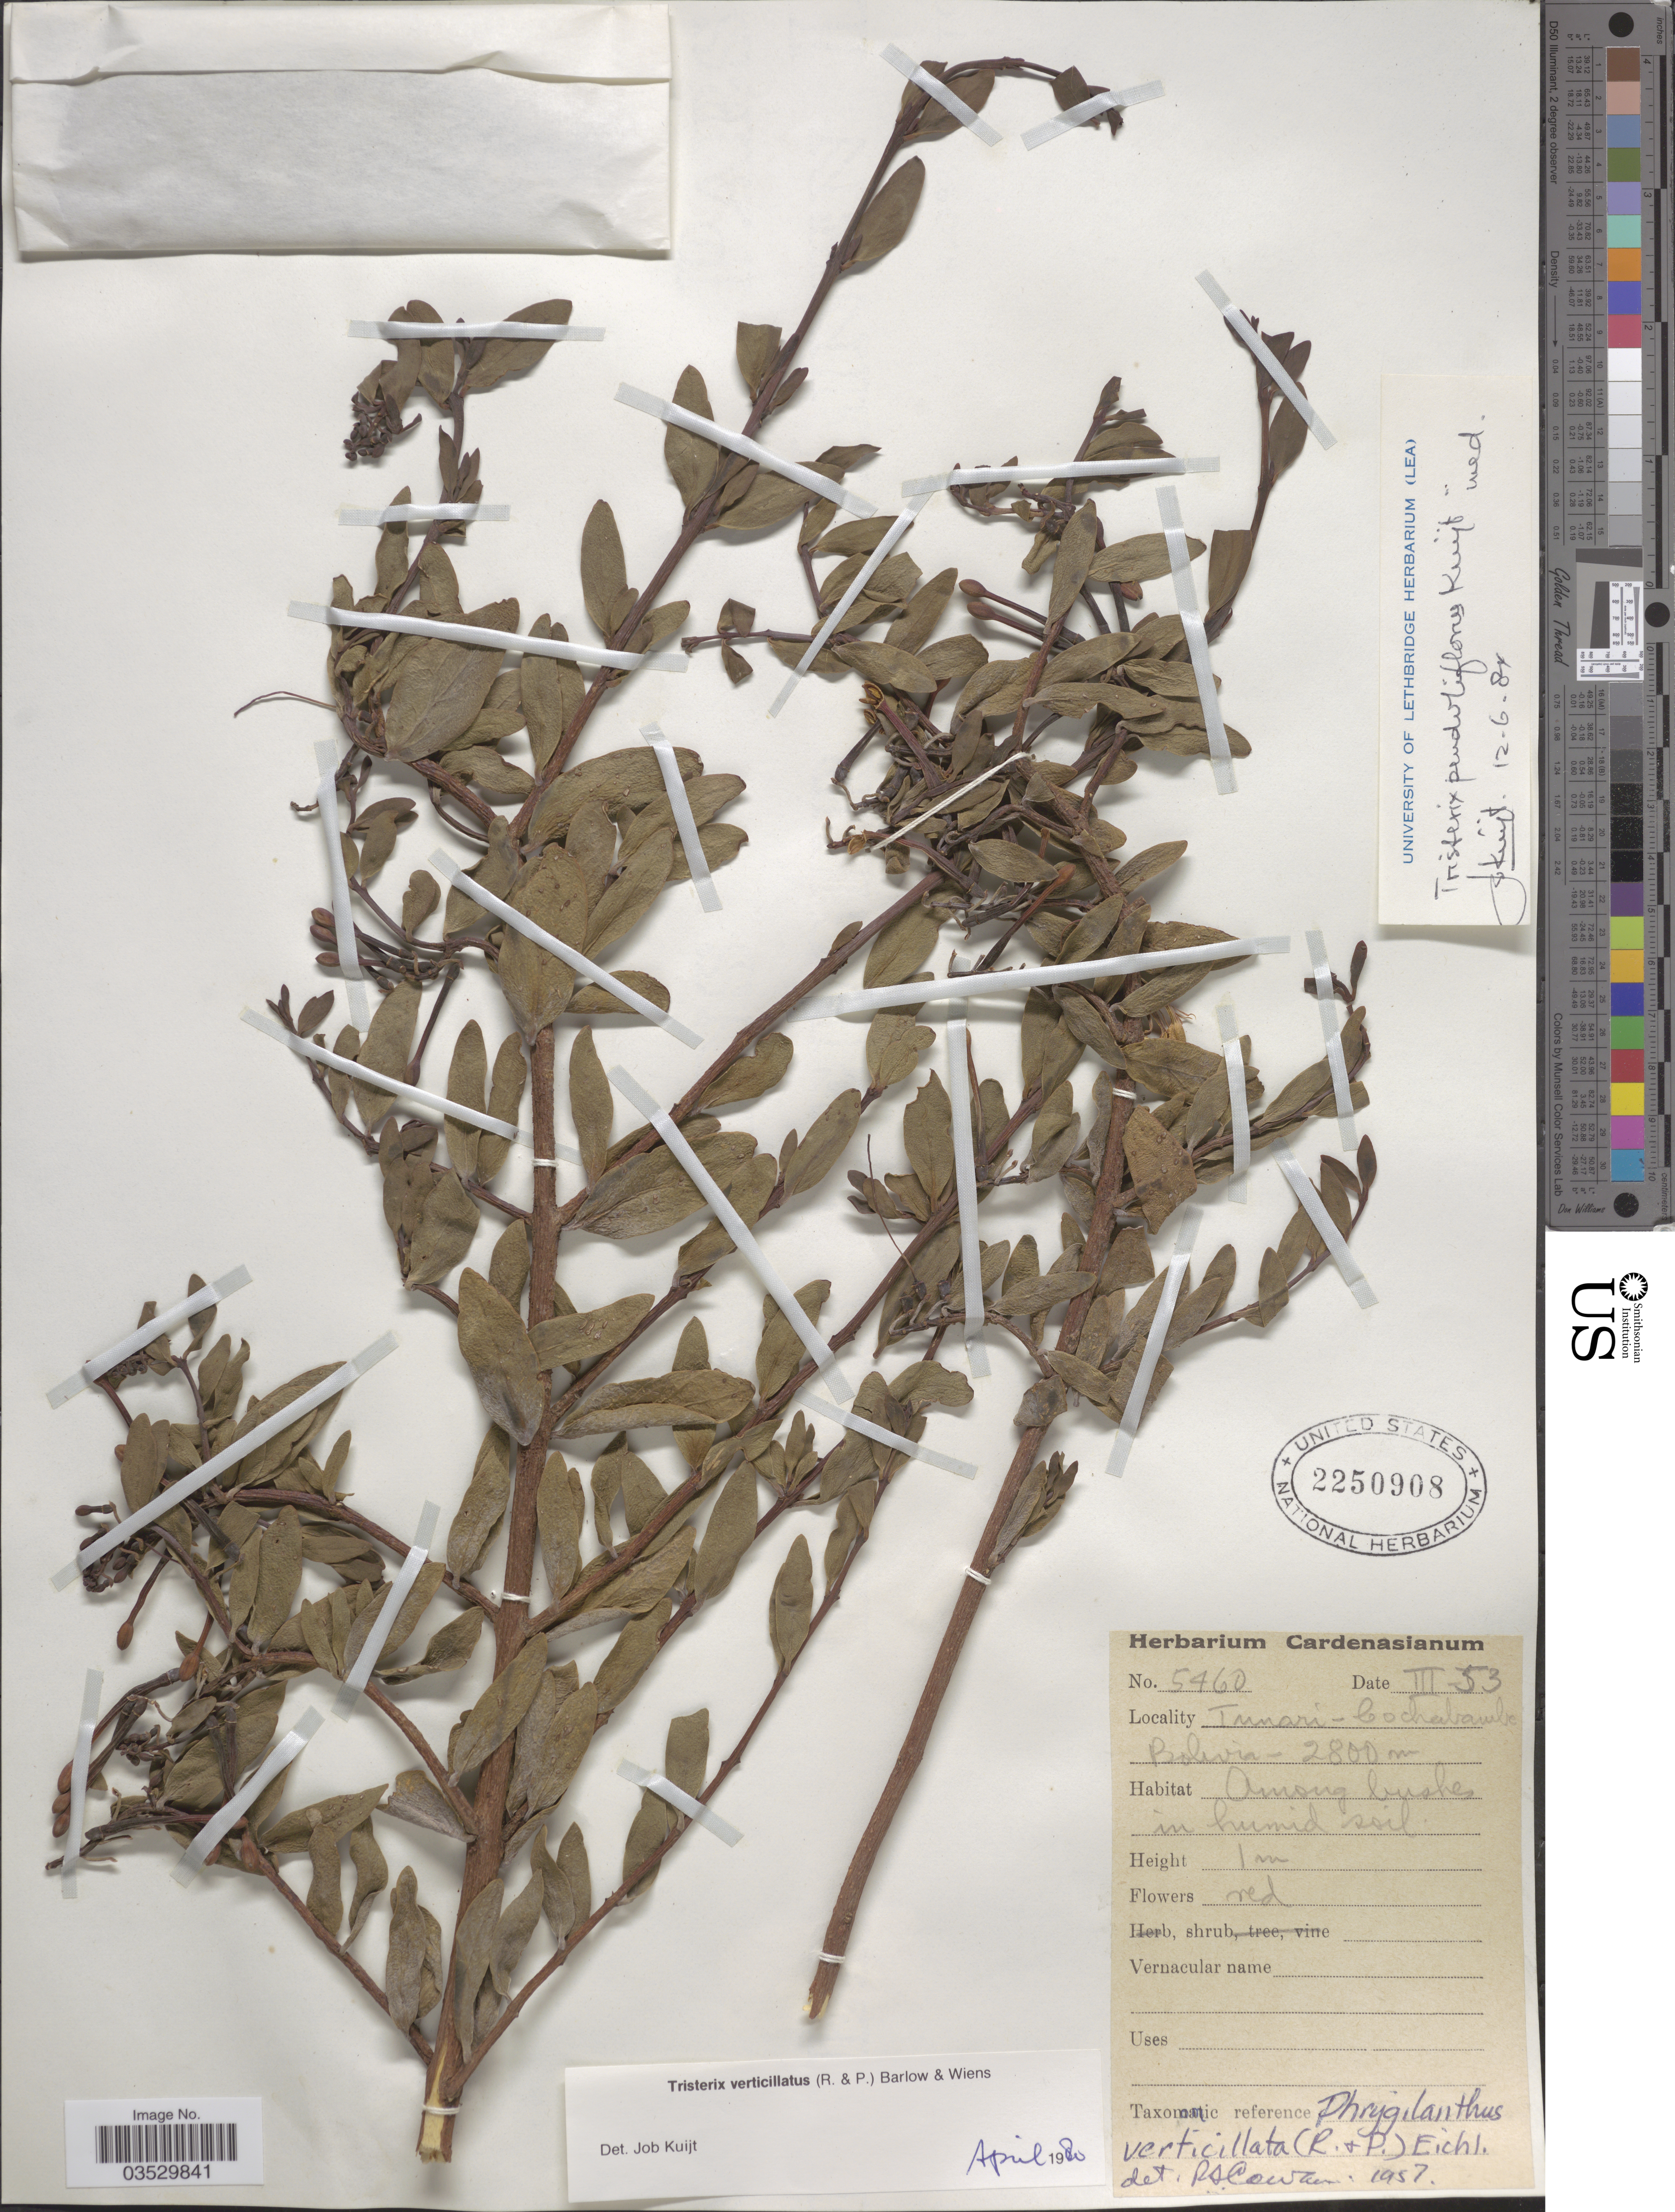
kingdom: Plantae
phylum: Tracheophyta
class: Magnoliopsida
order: Santalales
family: Loranthaceae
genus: Tristerix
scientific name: Tristerix penduliflorus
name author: Kuijt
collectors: ex herb. Cardenasianum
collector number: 5460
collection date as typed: Transcribed d/m/y: /3/53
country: Bolivia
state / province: Cochabamba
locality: Tunari.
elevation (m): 2800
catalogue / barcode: US 2250908